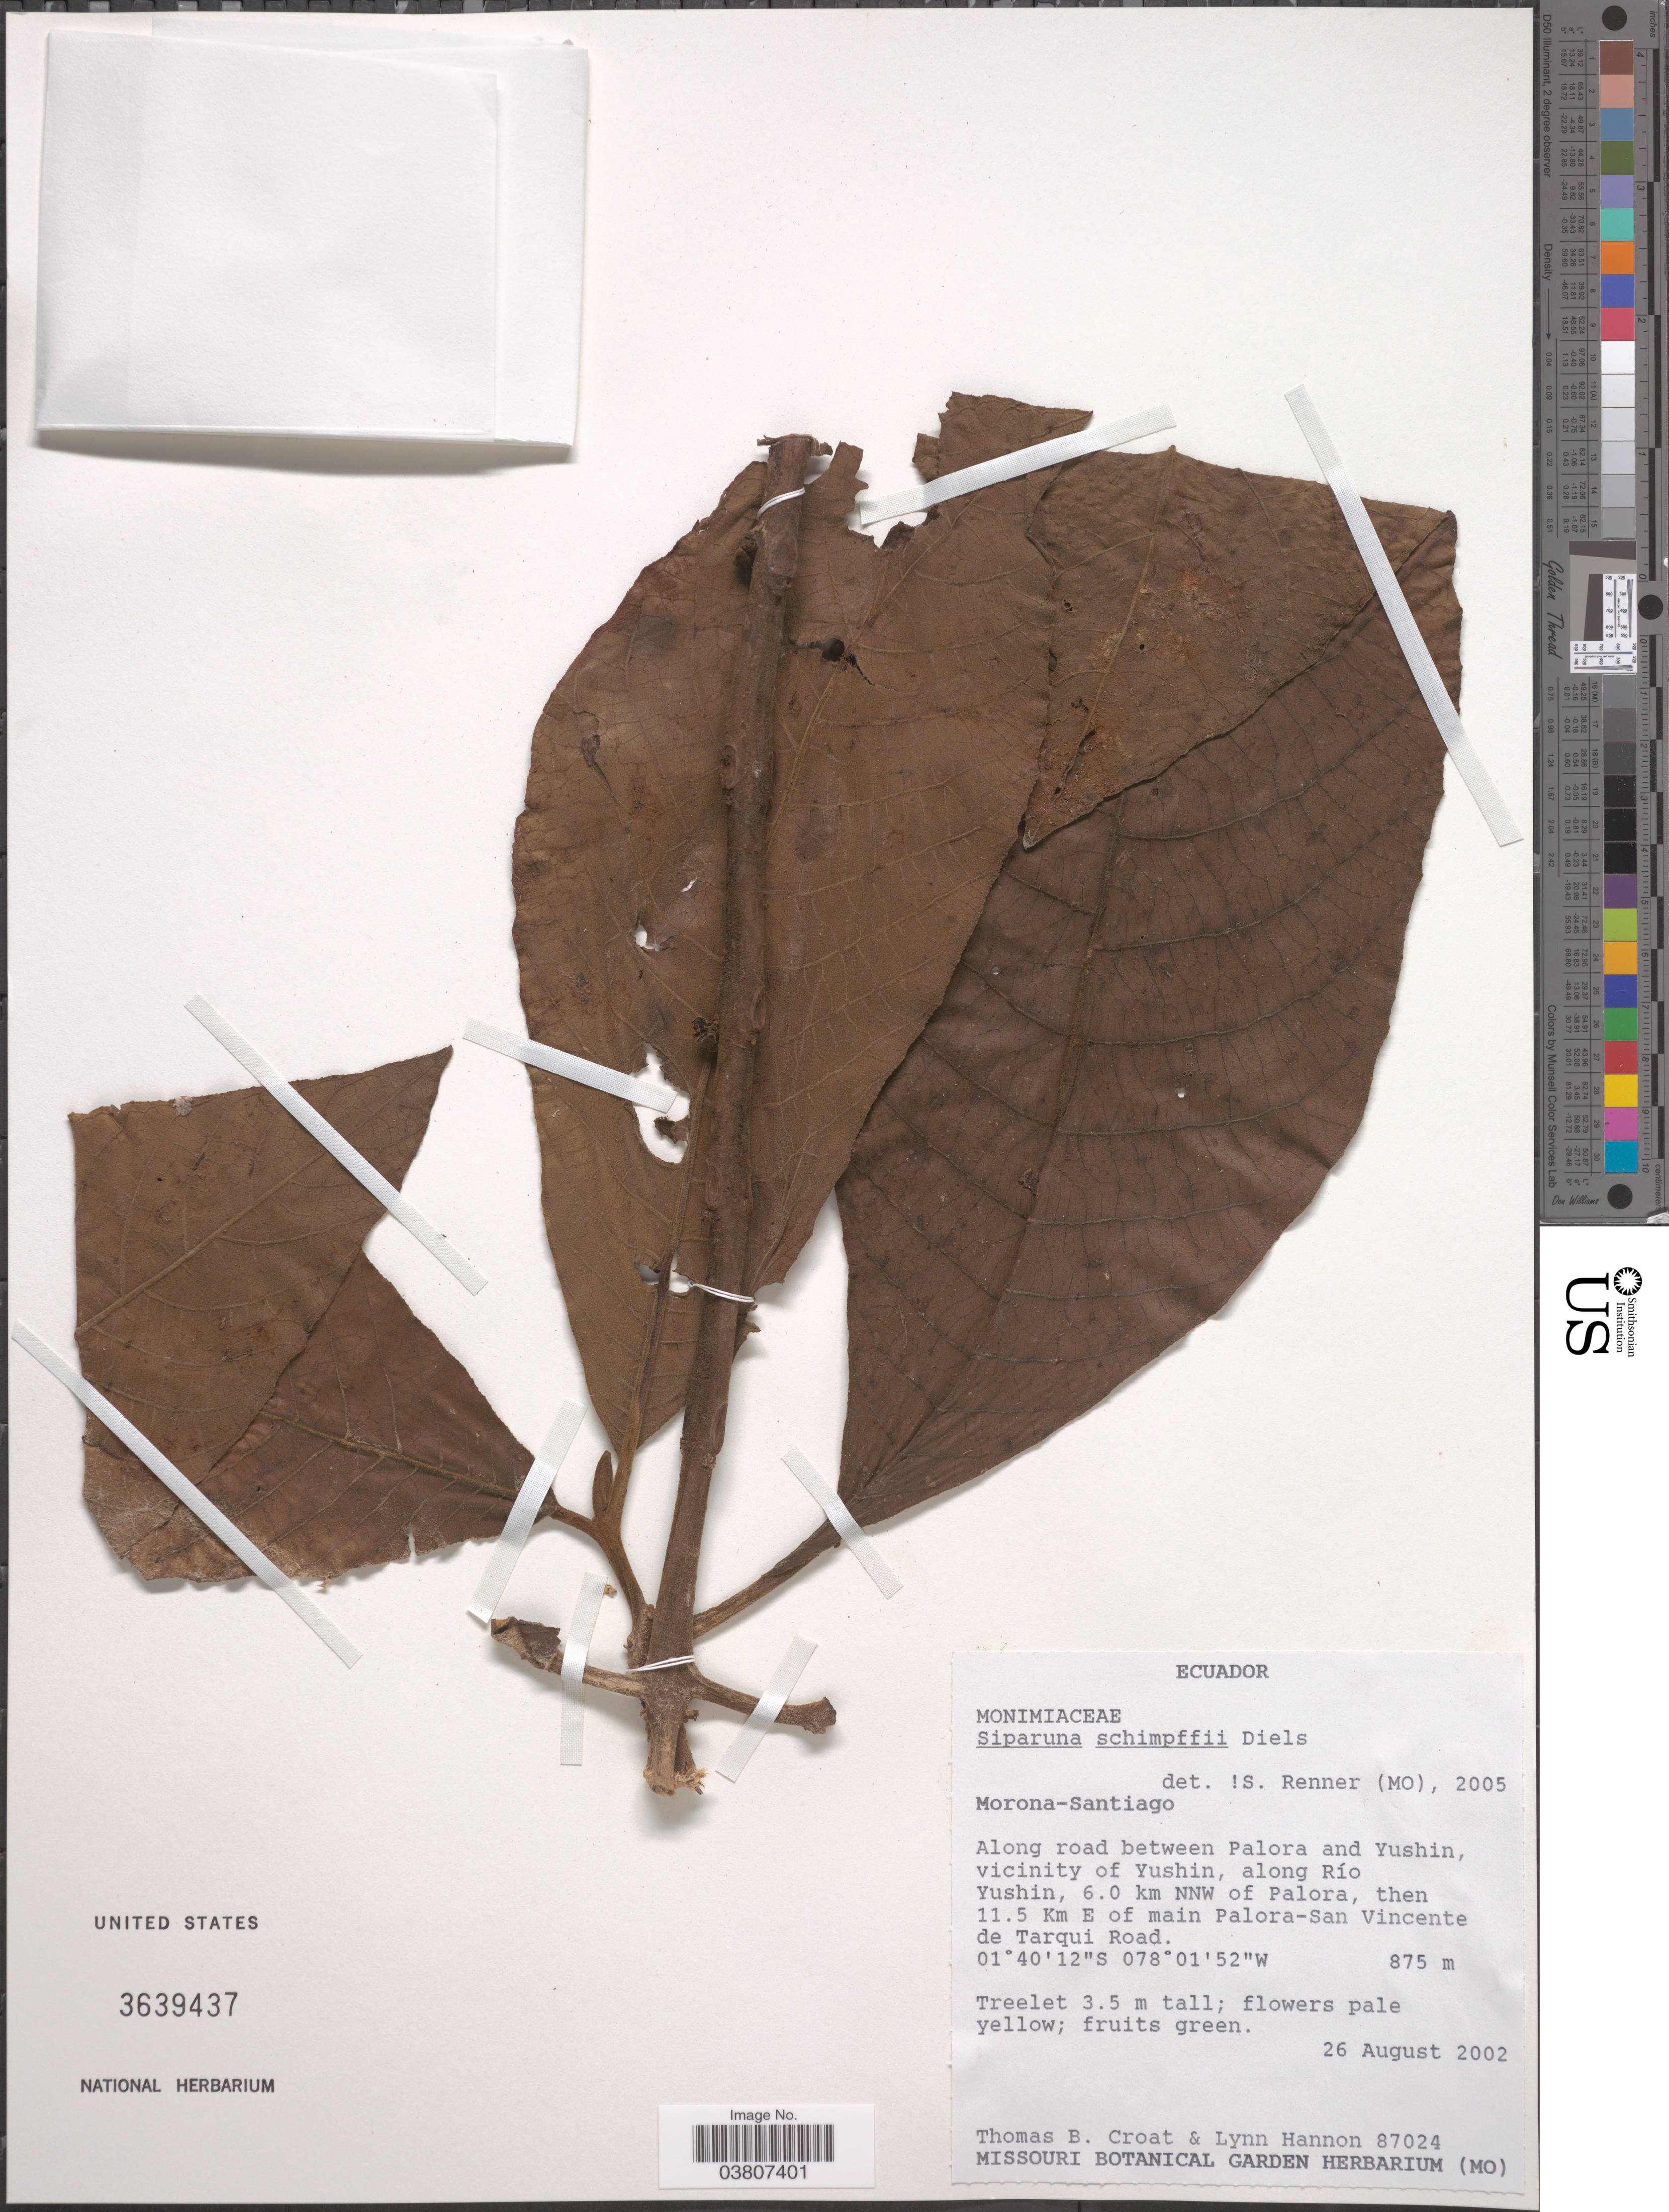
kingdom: Plantae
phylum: Tracheophyta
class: Magnoliopsida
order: Laurales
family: Siparunaceae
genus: Siparuna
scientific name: Siparuna schimpffii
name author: Diels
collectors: T. B. Croat & L. Hannon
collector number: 87024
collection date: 2002-08-26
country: Ecuador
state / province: Morona-Santiago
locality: Along road between Palora and Yushin, vicinity of Yushin, along Río Yushin, 6.0 km NNW of Palora, then 11.5 Km E of main Palora-San Vincente de Tarqui Road.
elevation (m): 875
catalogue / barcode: US 3639437